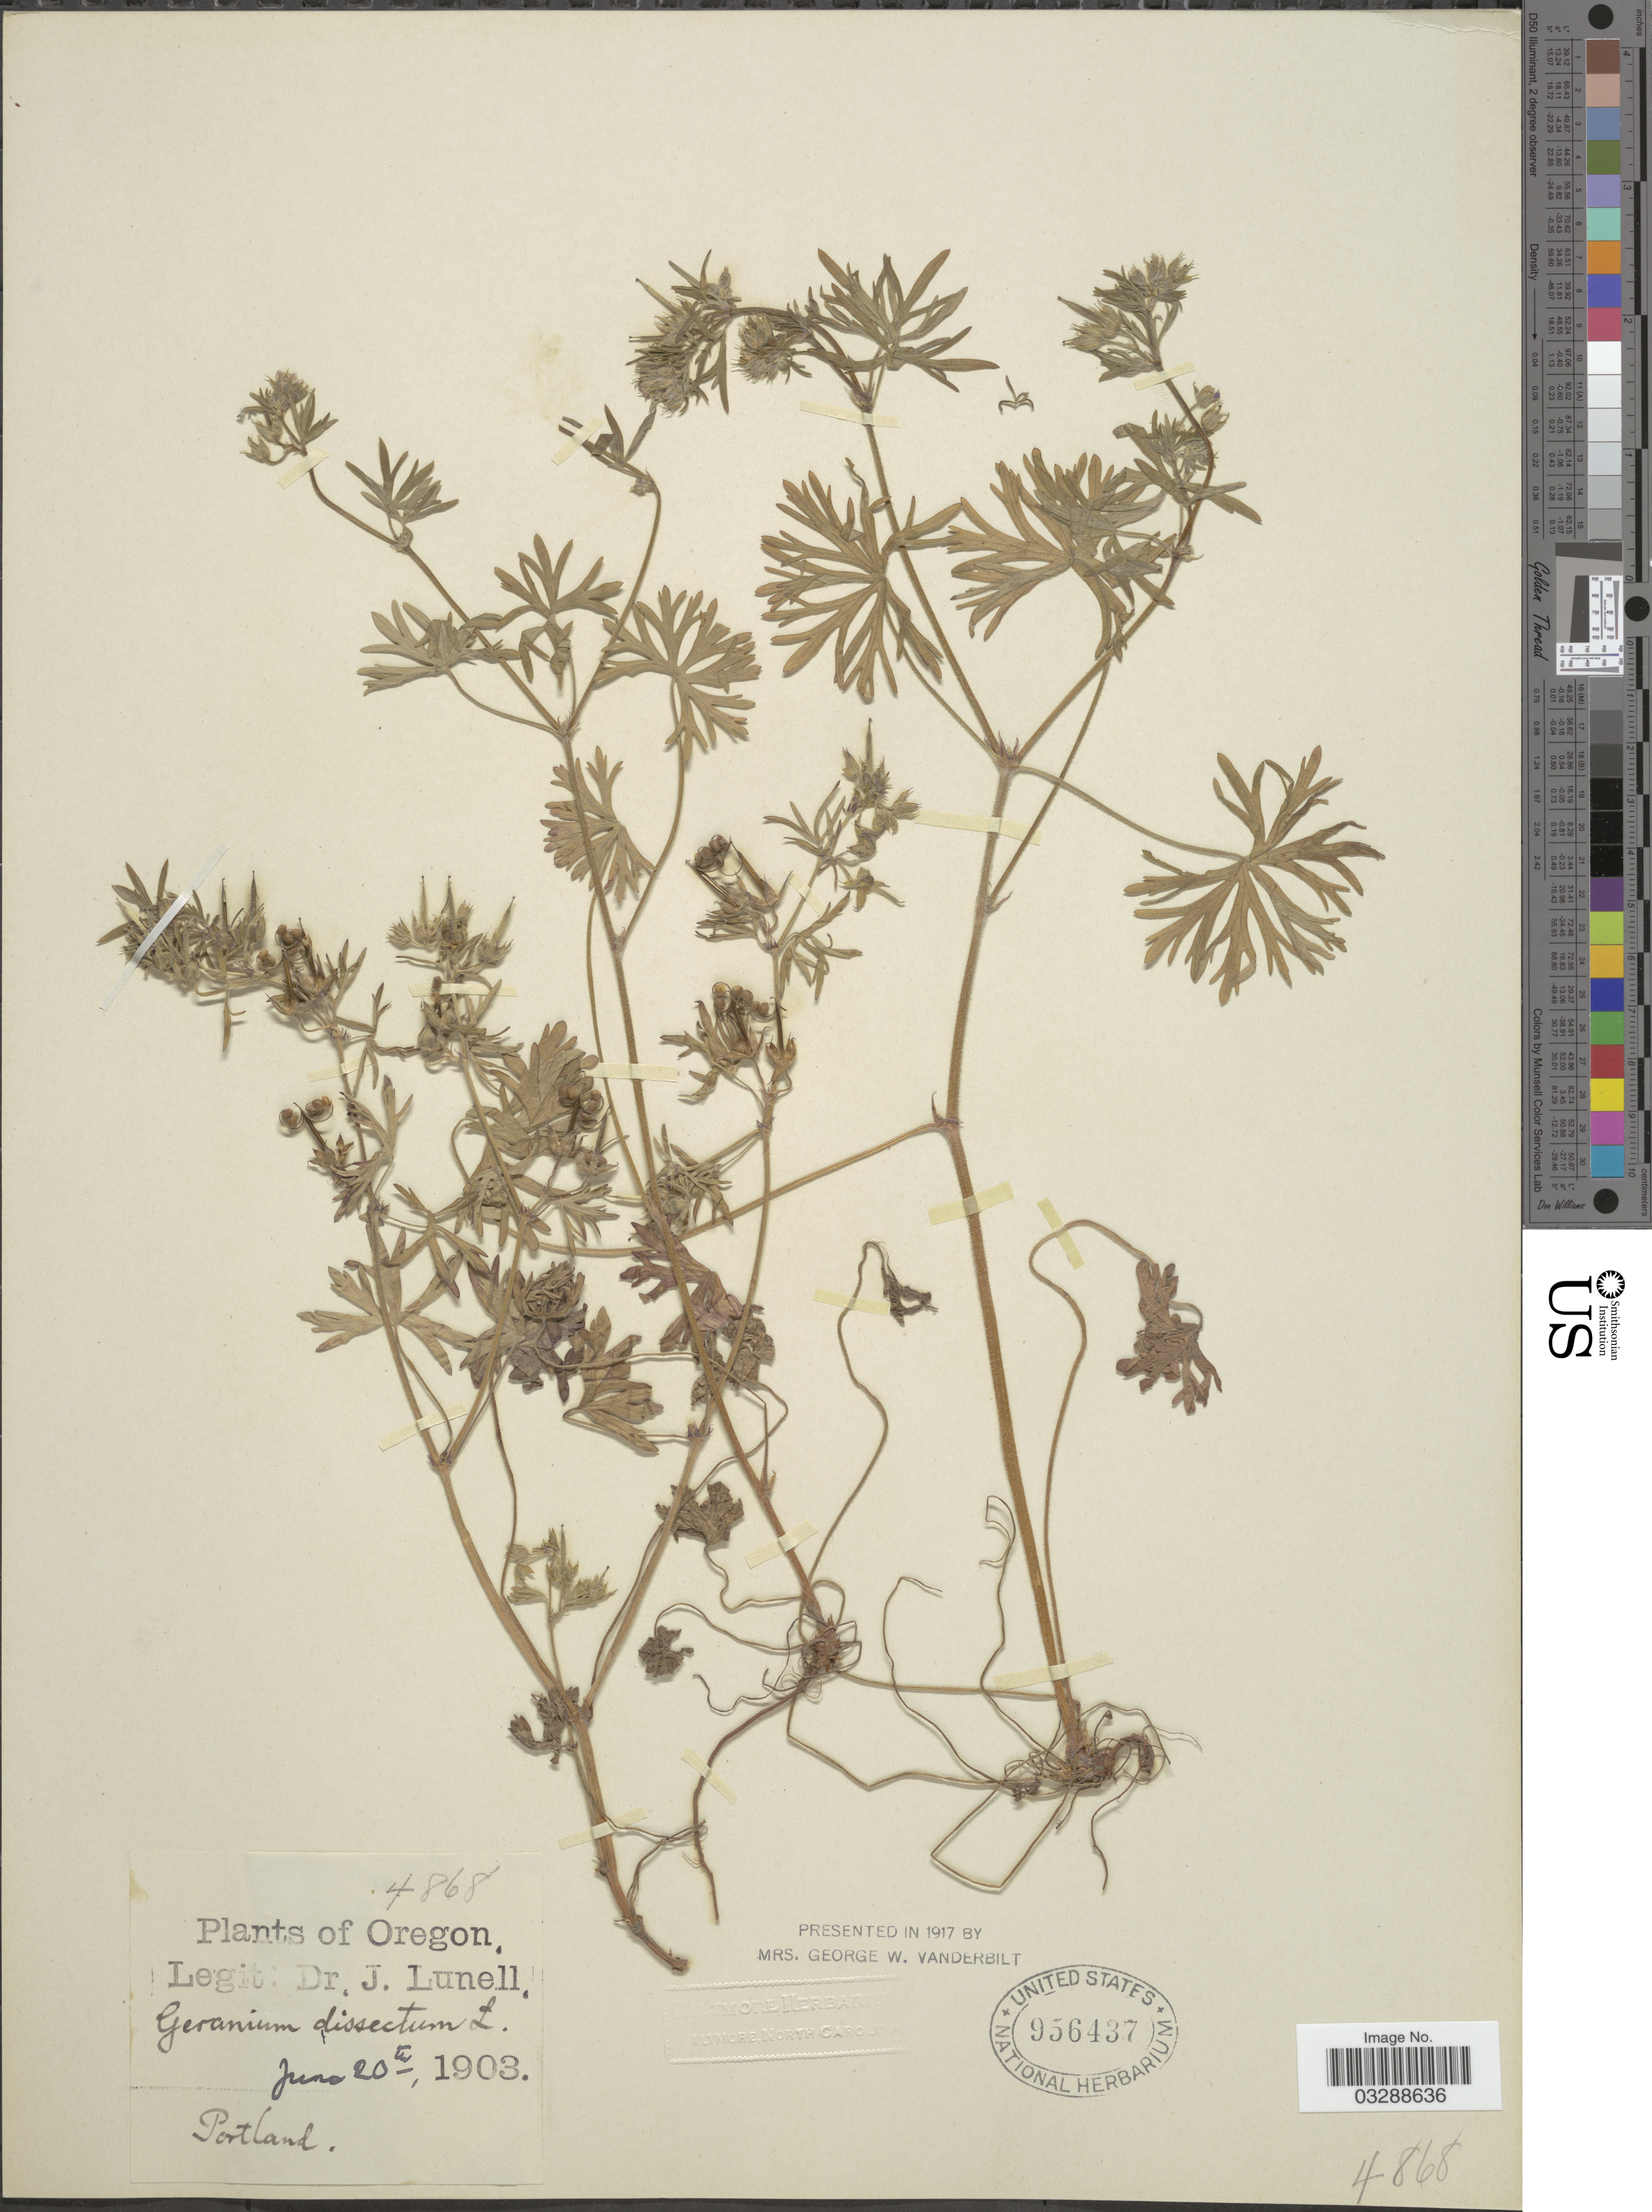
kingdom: Plantae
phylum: Tracheophyta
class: Magnoliopsida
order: Geraniales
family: Geraniaceae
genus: Geranium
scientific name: Geranium dissectum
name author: L.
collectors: J. Lunell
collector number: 4868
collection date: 1903-06-20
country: United States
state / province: Oregon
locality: Portland.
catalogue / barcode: US 956437